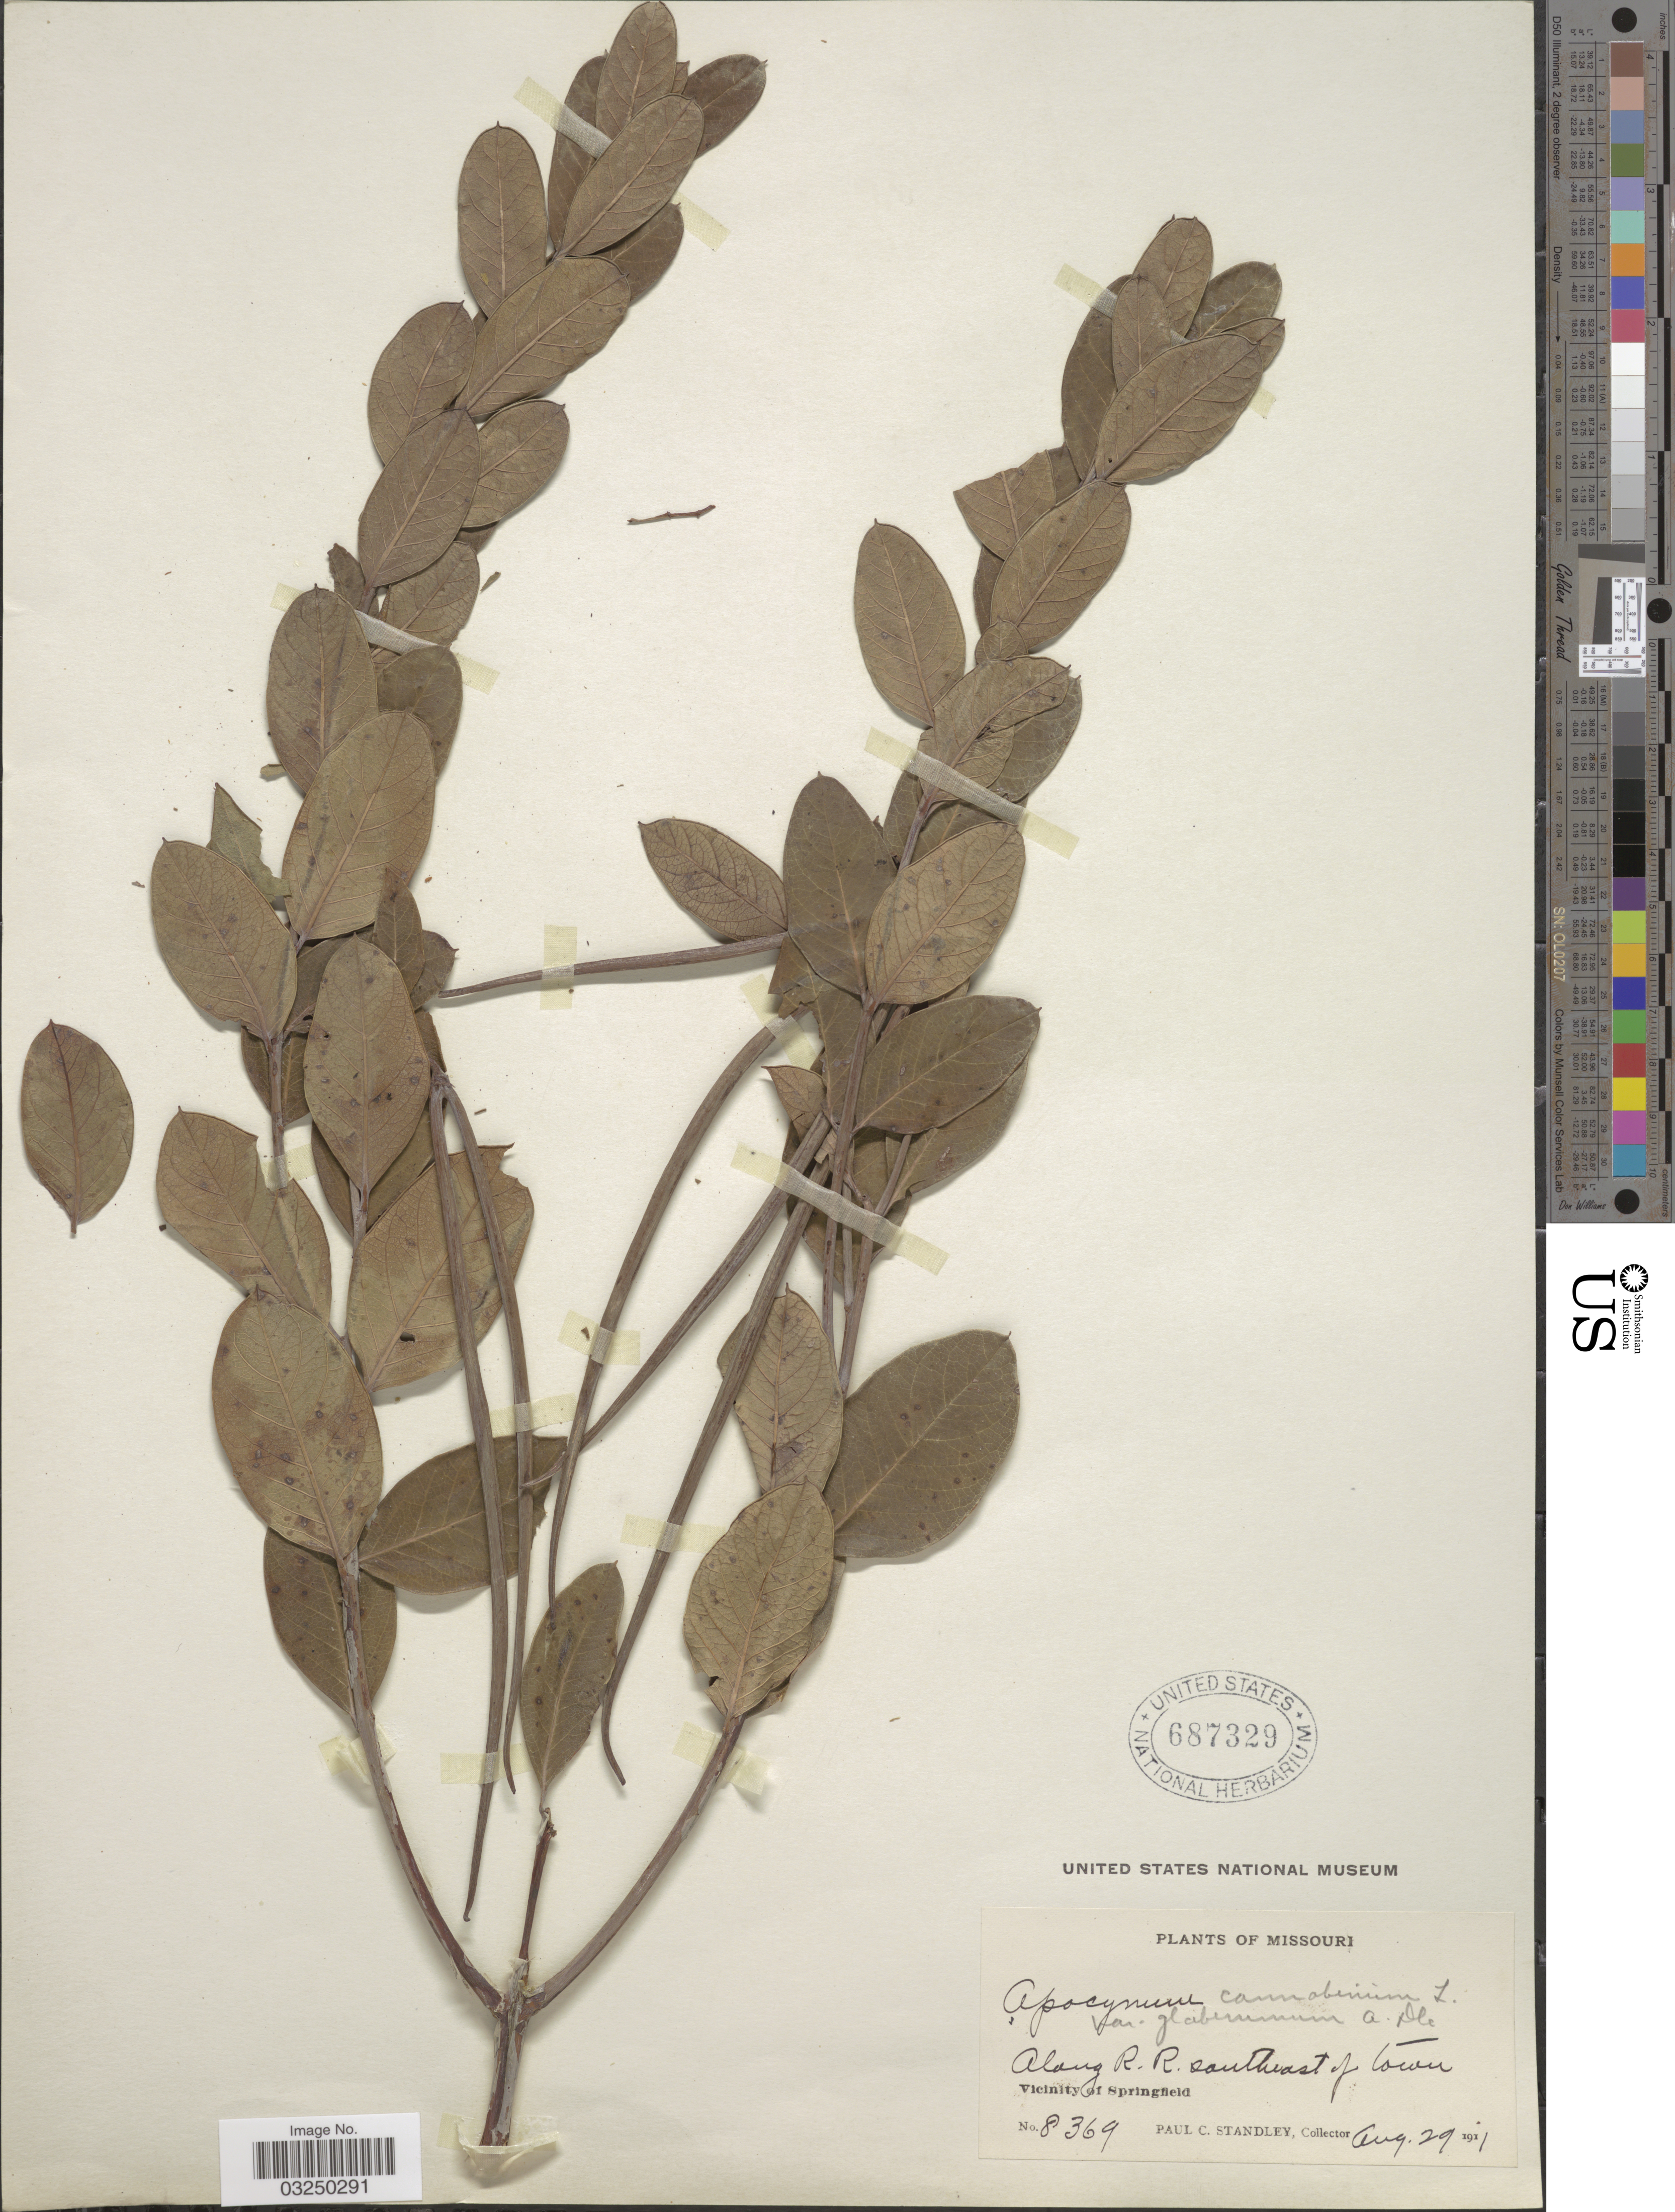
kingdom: Plantae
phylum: Tracheophyta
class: Magnoliopsida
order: Gentianales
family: Apocynaceae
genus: Apocynum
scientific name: Apocynum sp.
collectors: P. C. Standley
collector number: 8369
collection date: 1911-08-29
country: United States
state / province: Missouri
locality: Along R. R. southeast of town, Vicinity of Springfield.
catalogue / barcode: US 687329